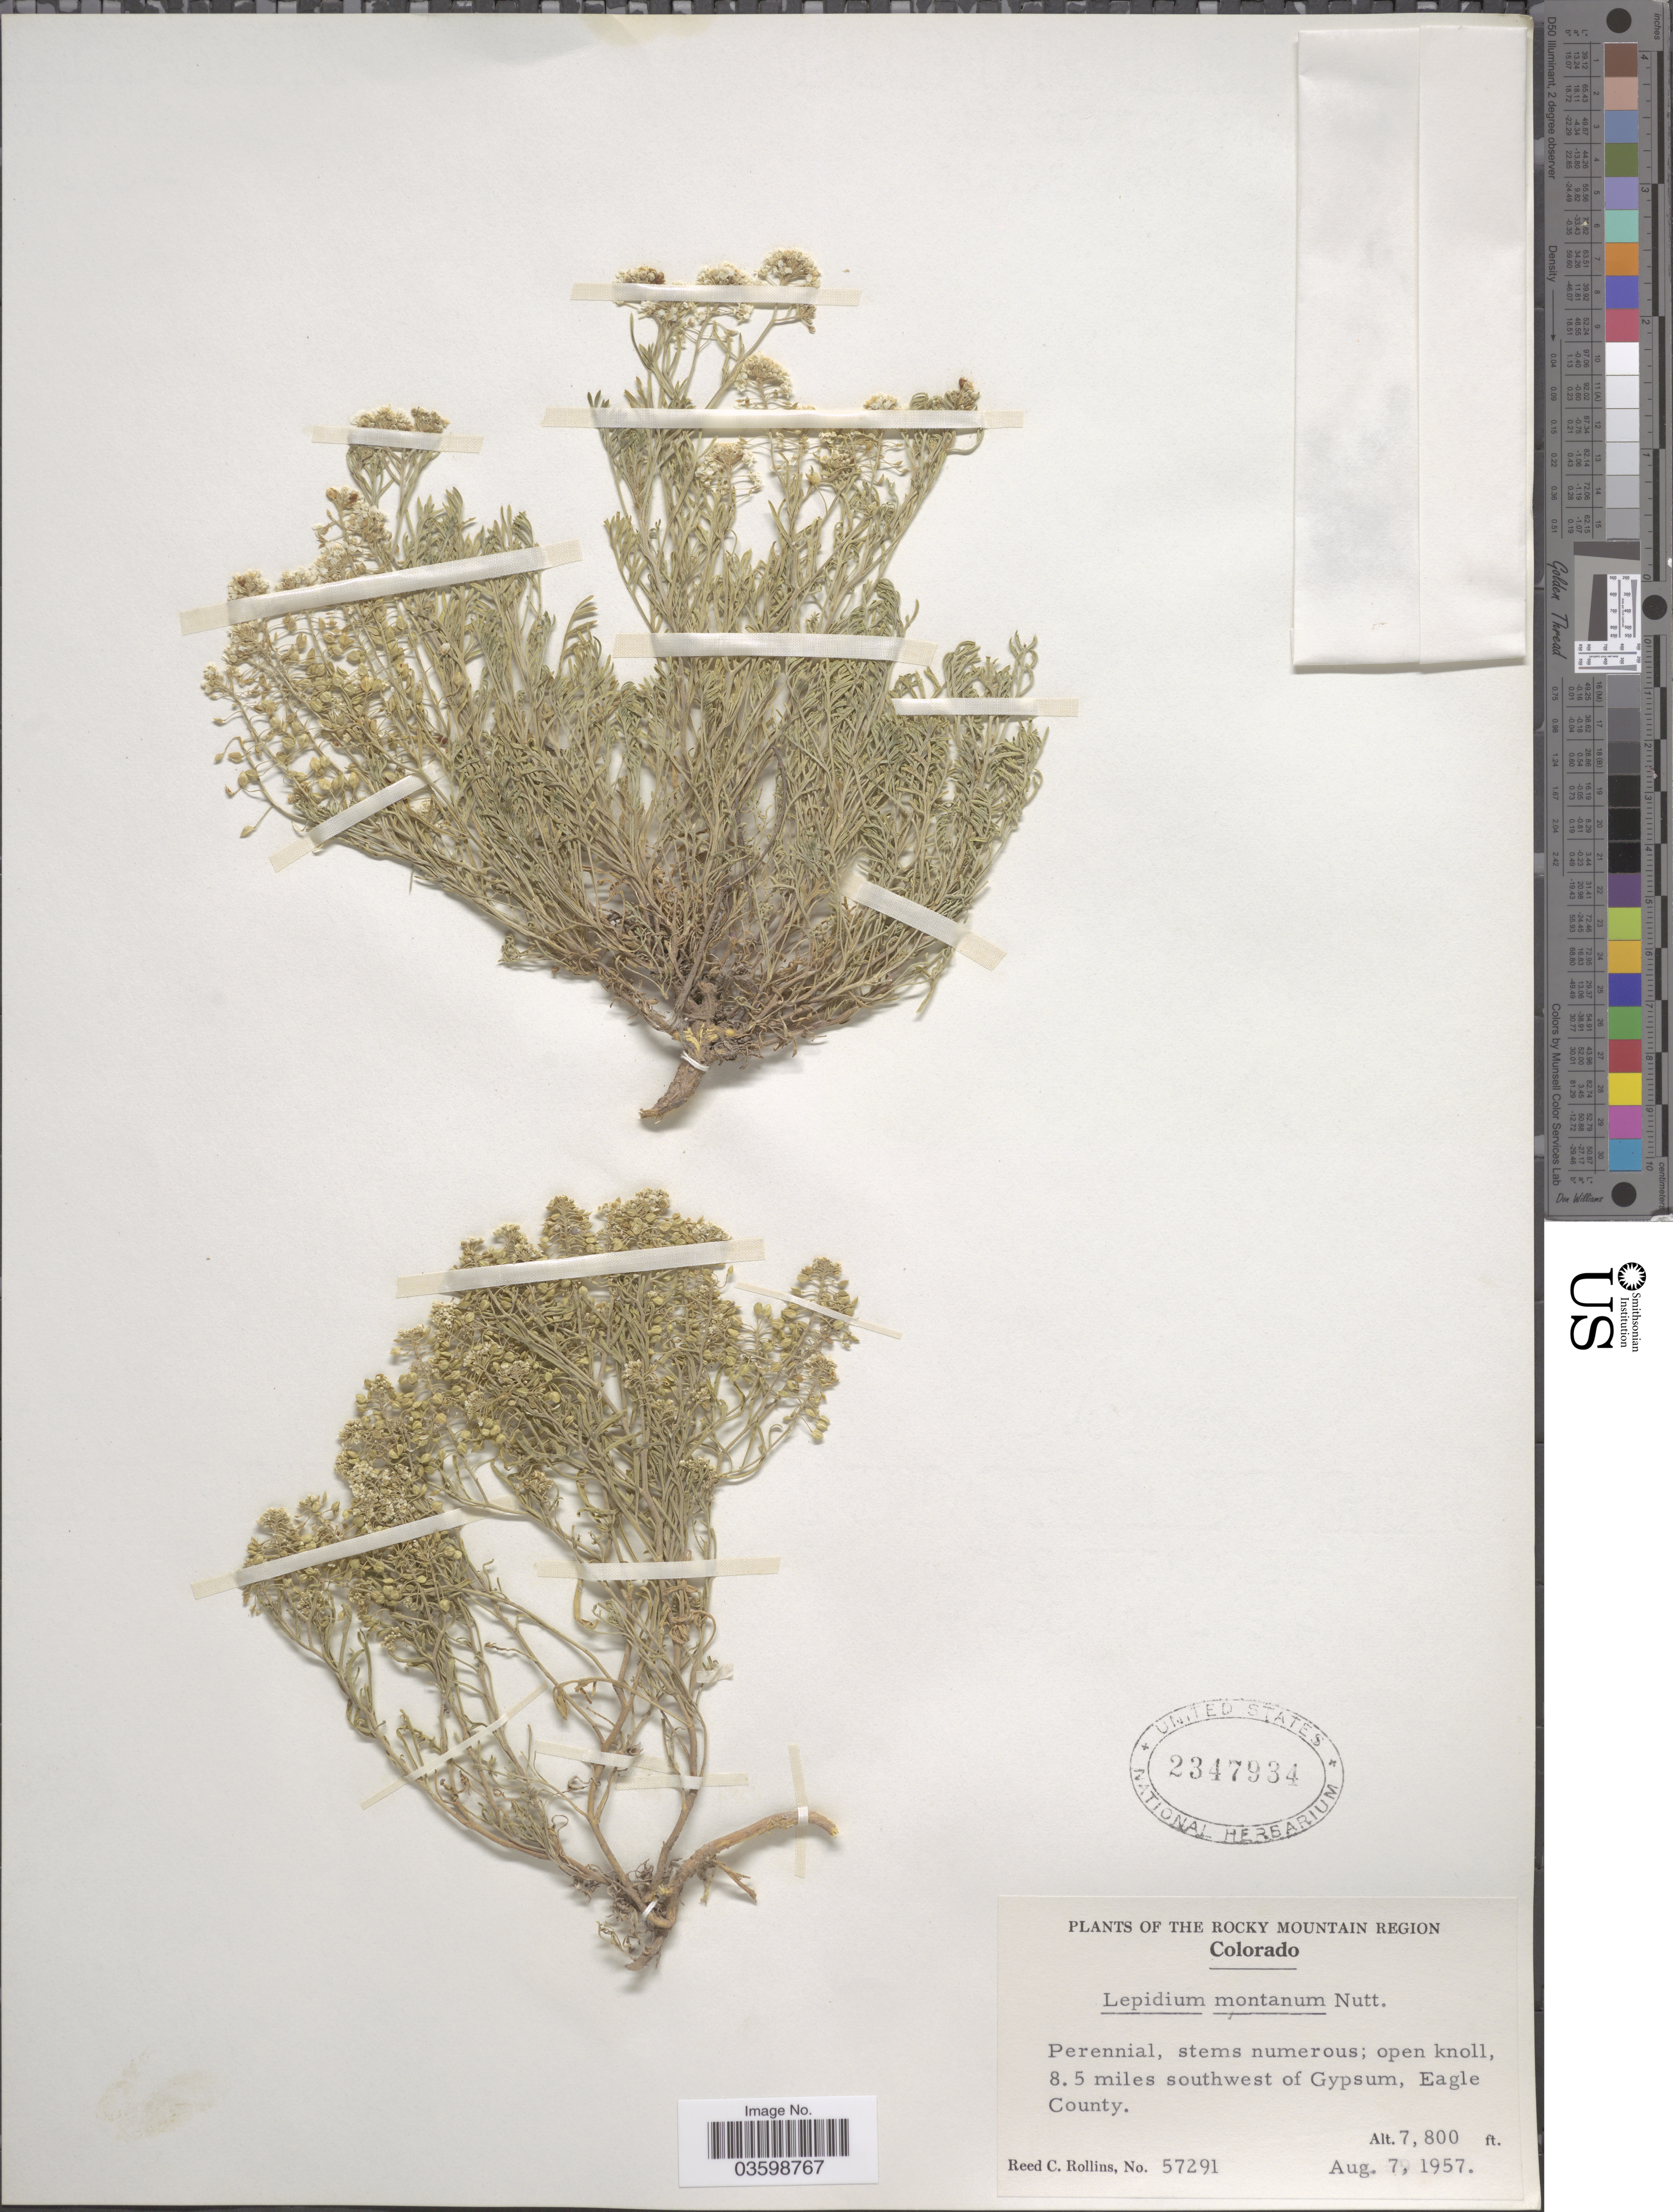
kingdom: Plantae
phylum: Tracheophyta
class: Magnoliopsida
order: Brassicales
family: Brassicaceae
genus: Lepidium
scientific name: Lepidium montanum var. coloradense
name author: Rollins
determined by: Al-Shehbaz, I. A., (MO), Missouri Botanical Garden (UNITED STATES)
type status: Isotype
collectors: R. C. Rollins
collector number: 57291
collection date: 1957-08-07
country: United States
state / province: Colorado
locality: The Rocky Mountain Region. Open knoll, 8.5 miles southwest of Gypsum, Eagle County.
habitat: open knoll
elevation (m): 2377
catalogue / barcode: US 2347934